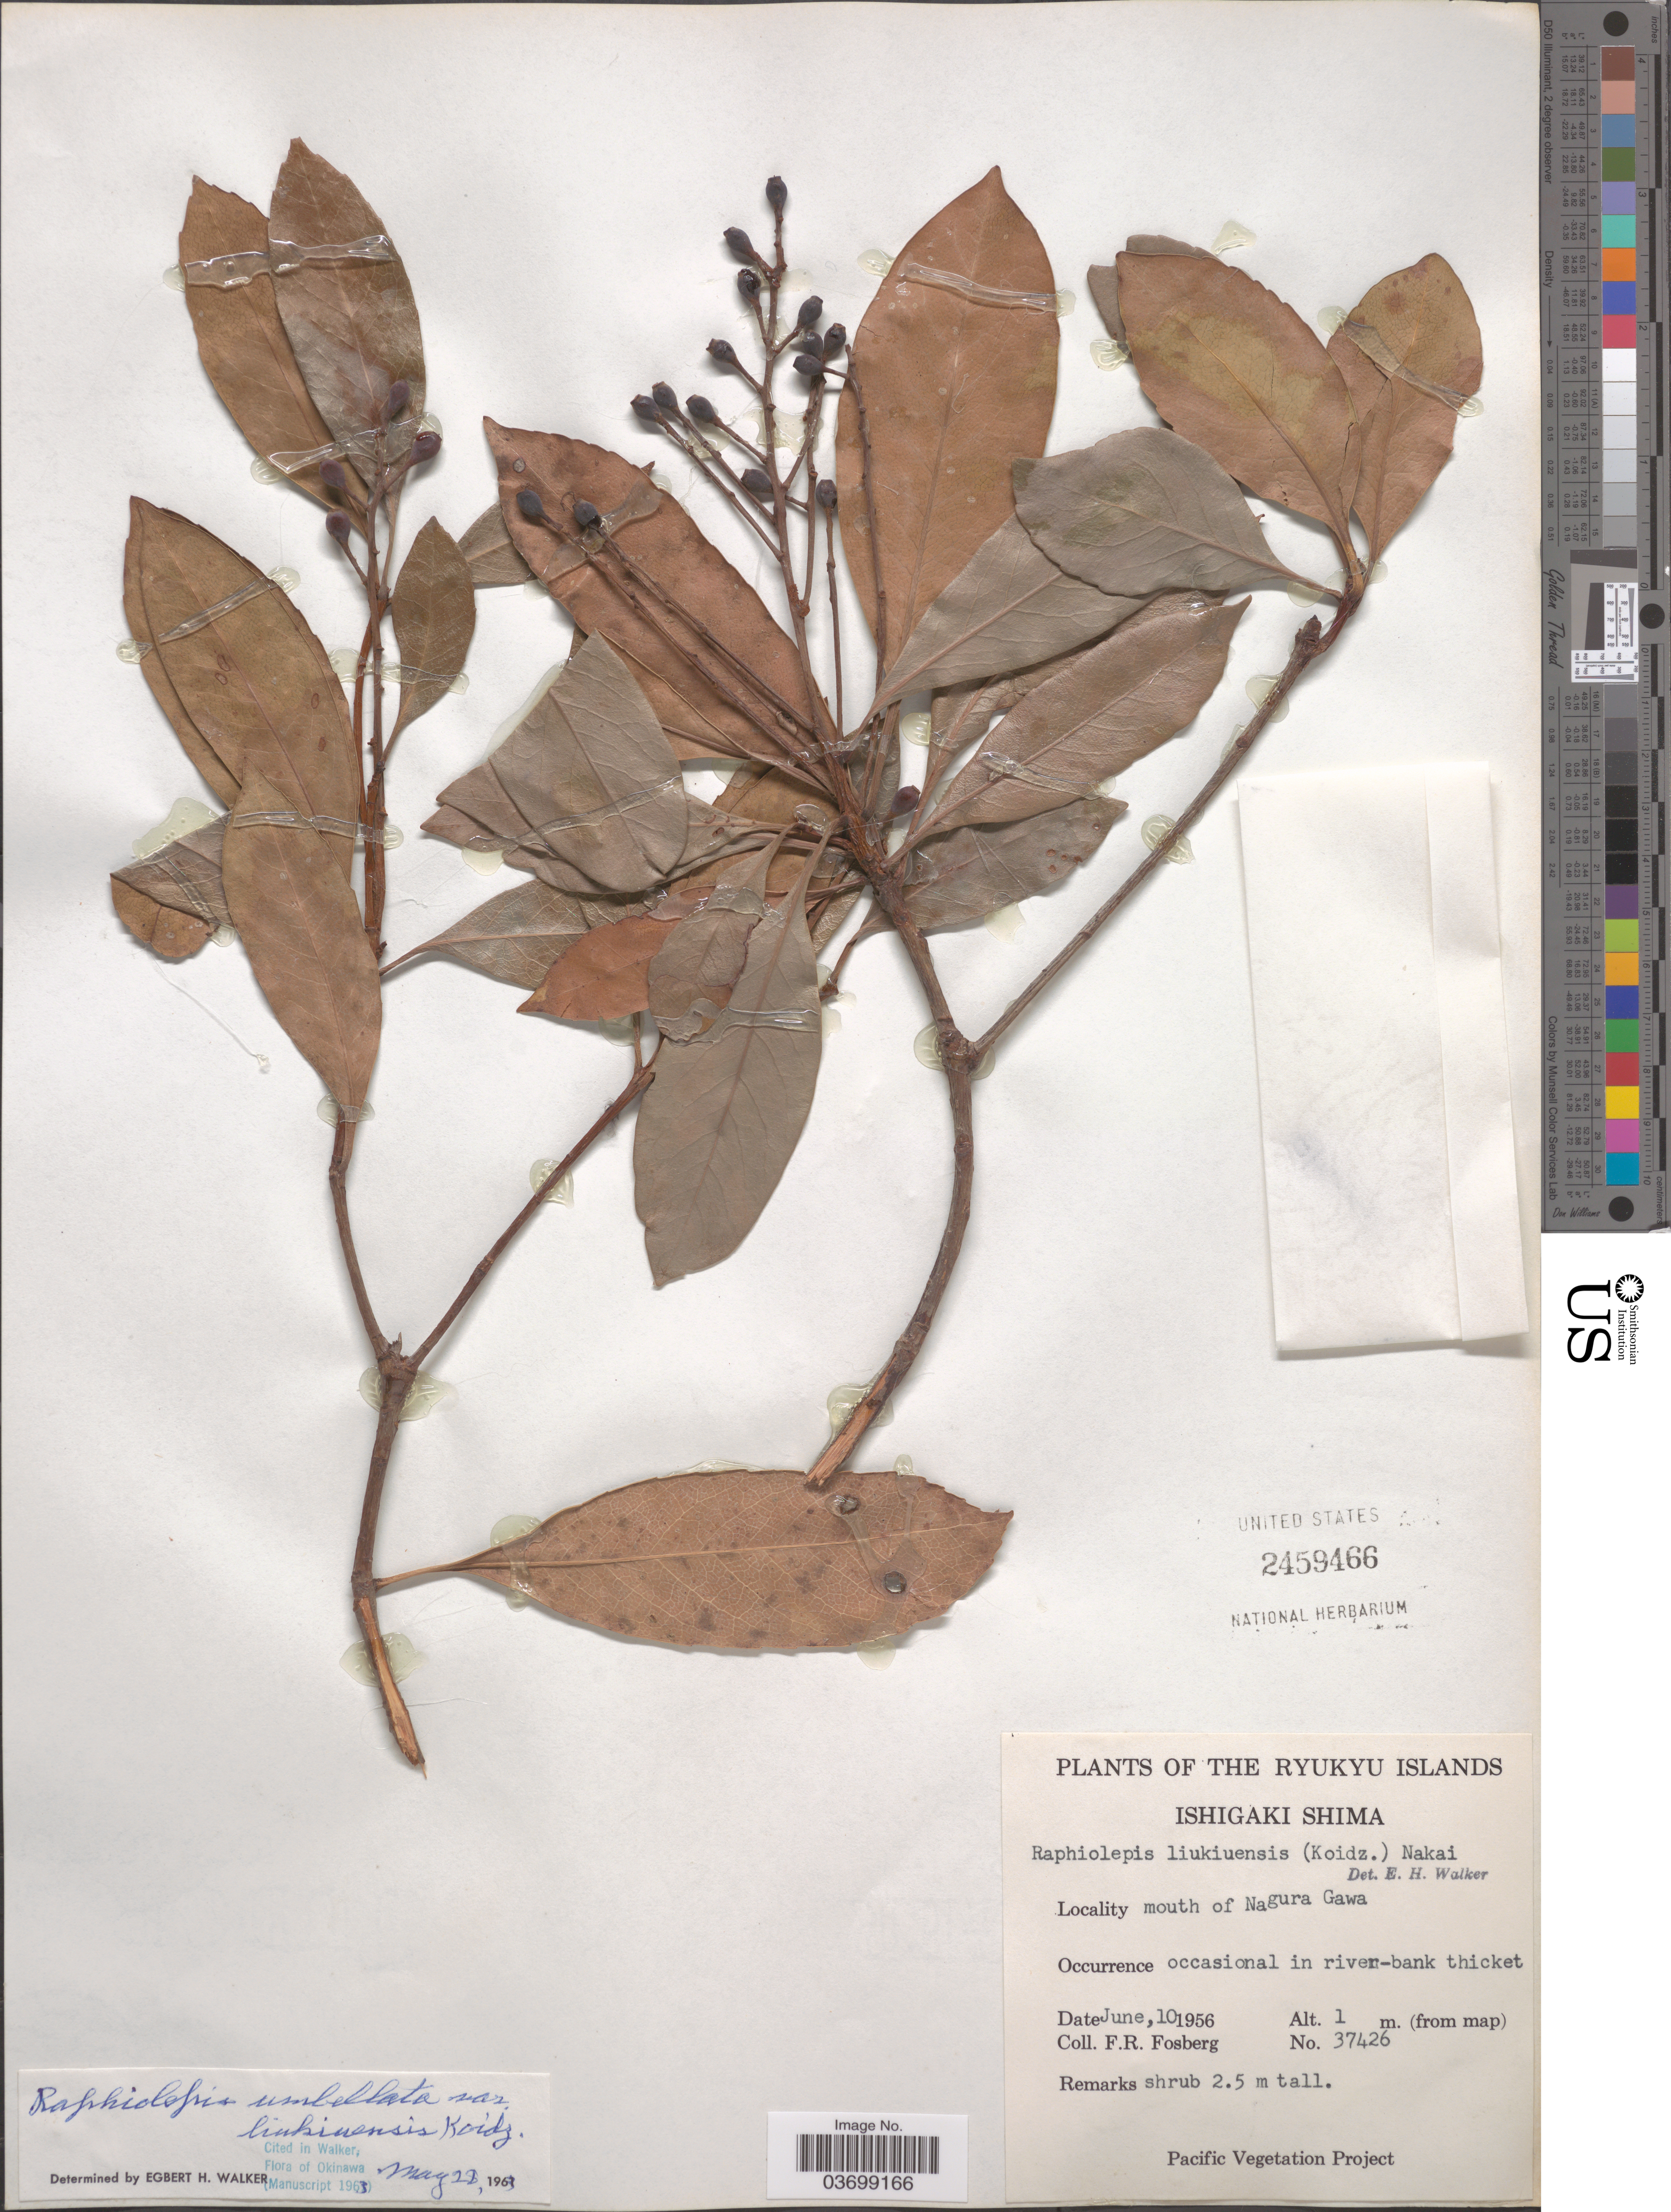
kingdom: Plantae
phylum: Tracheophyta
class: Magnoliopsida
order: Rosales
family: Rosaceae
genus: Rhaphiolepis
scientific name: Rhaphiolepis umbellata var. liukiuensis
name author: Koidz.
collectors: F. R. Fosberg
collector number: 37426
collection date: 1956-06-10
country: Japan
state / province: Okinawa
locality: The Ryukyu Islands. Ishigaki Shima. Mouth of Nagura Gawa.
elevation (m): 1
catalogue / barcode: US 2459466